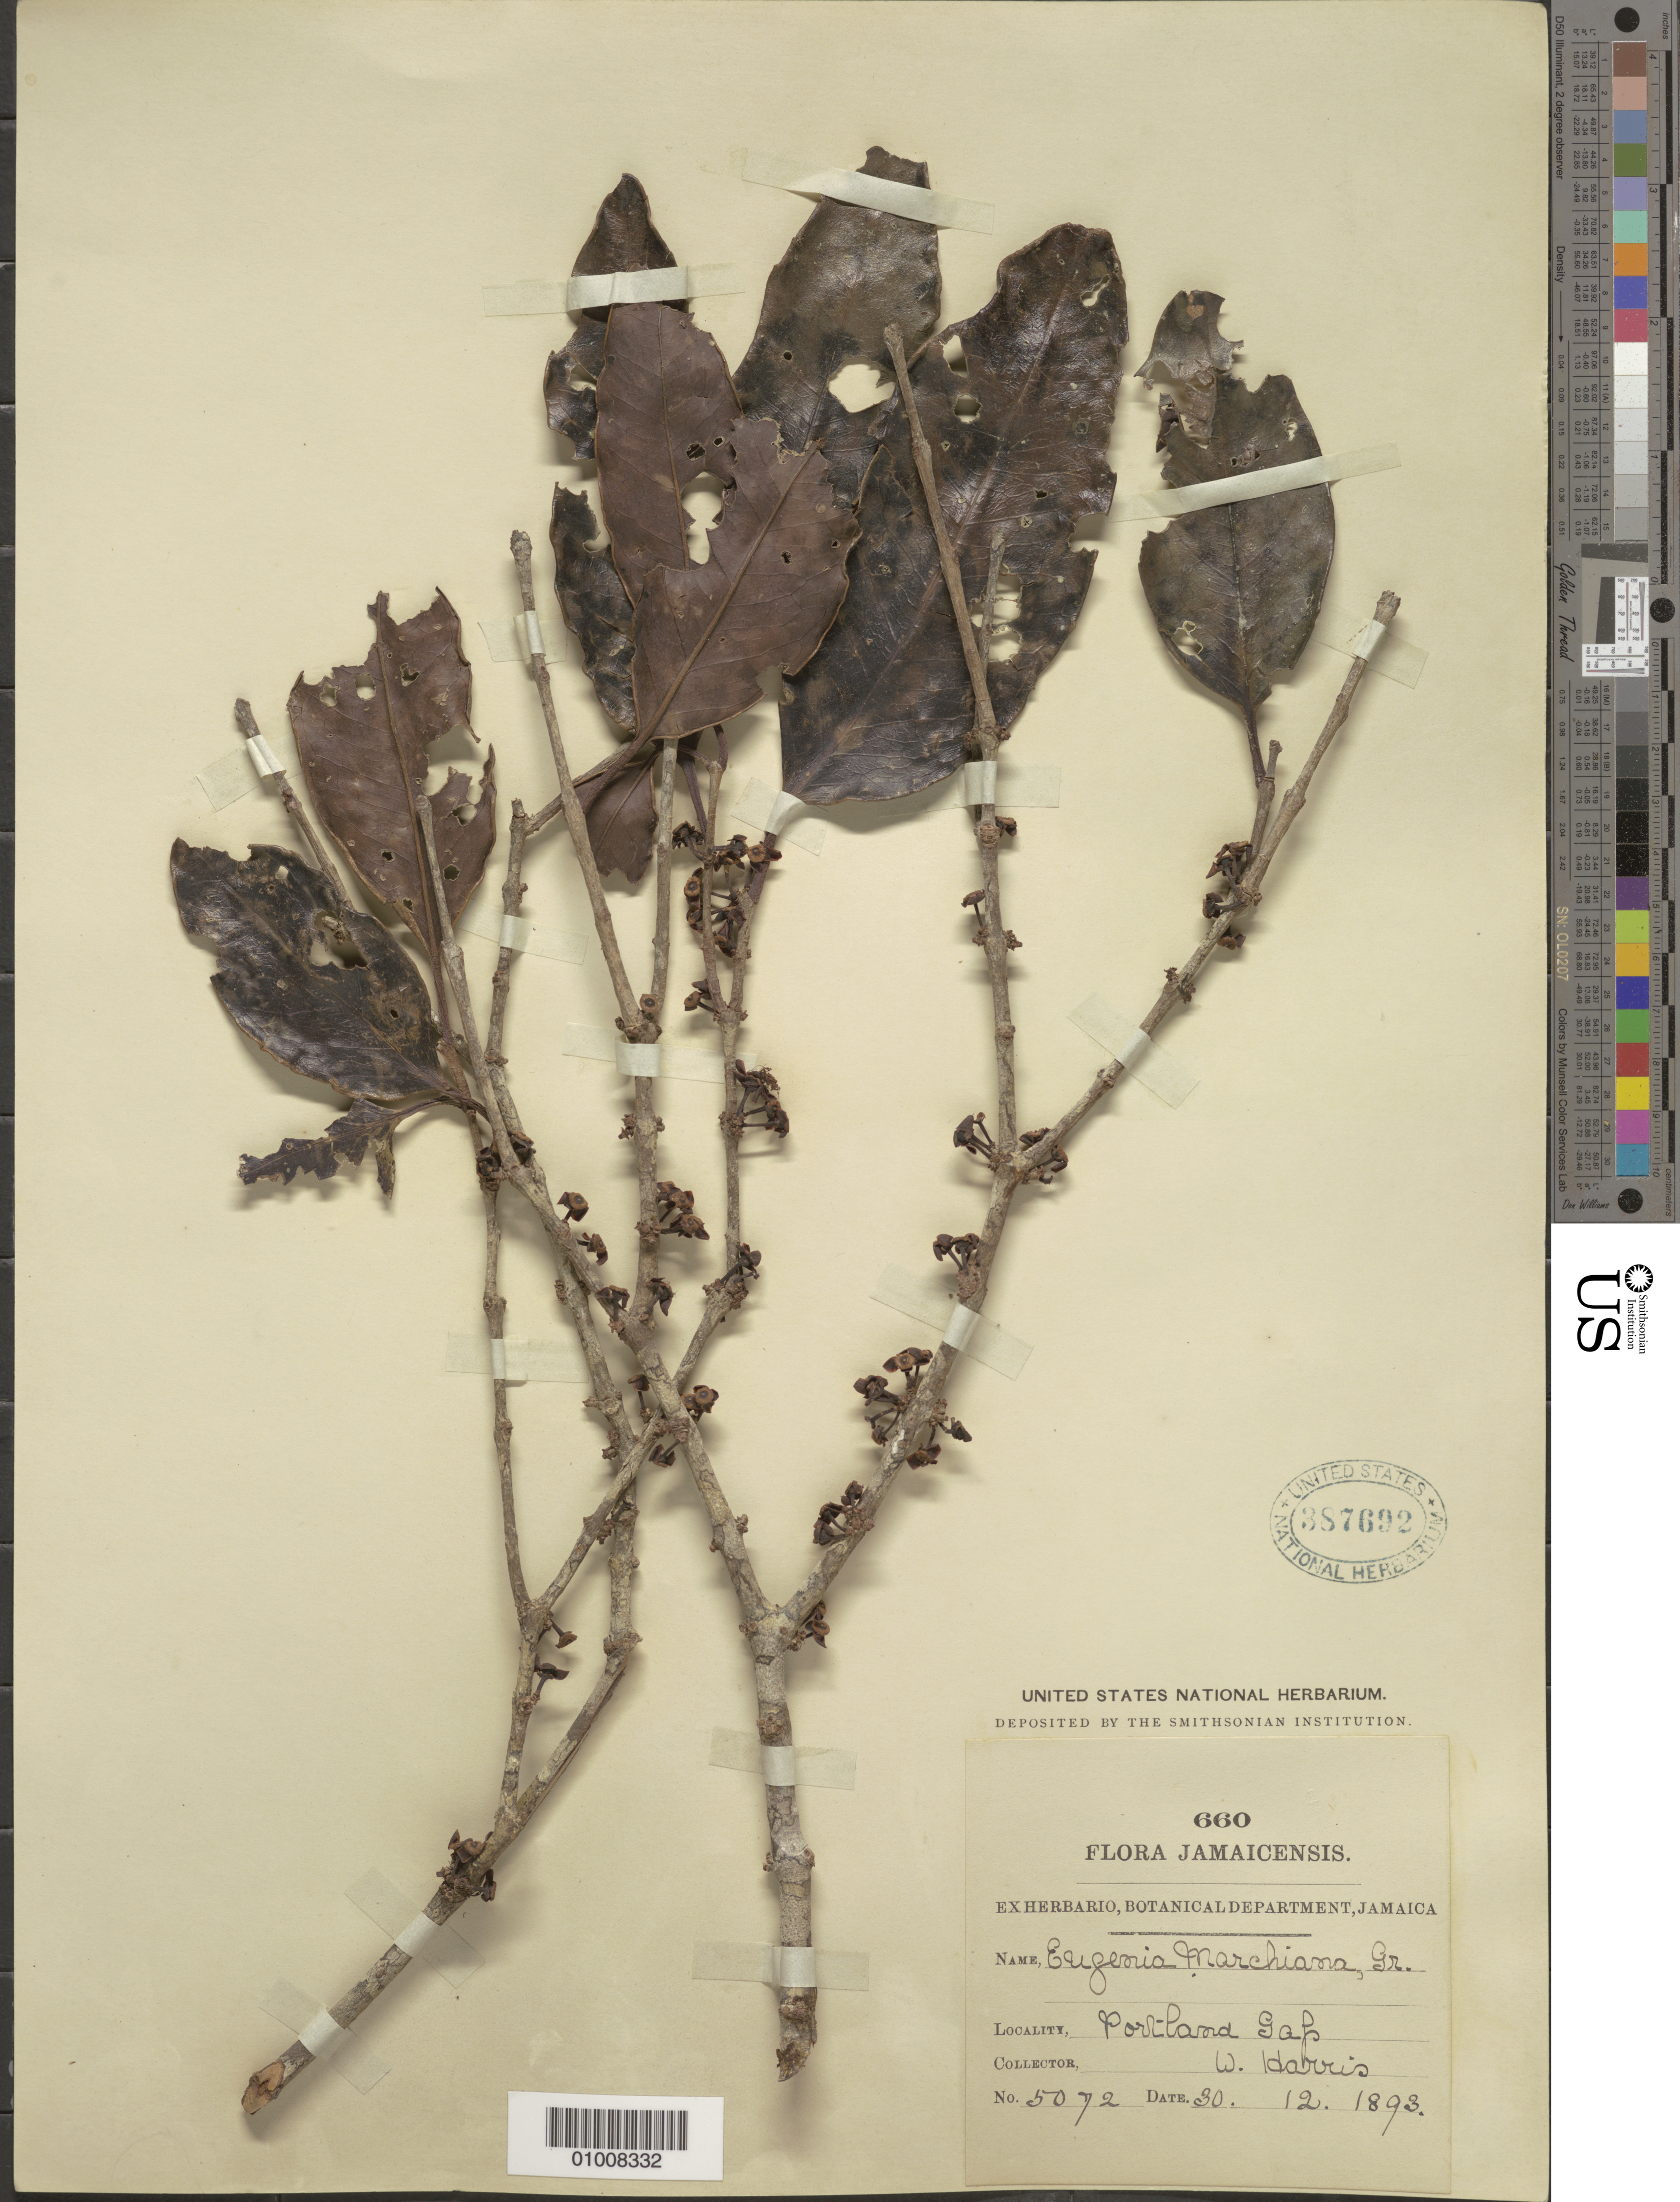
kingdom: Plantae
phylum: Tracheophyta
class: Magnoliopsida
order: Myrtales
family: Myrtaceae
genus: Eugenia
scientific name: Eugenia marchiana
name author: Griseb.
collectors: W. Harris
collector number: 5072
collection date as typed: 30 Dec 1893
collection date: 1893-12-30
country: Jamaica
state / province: Portland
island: Jamaica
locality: Portland Gap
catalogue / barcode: US 387692